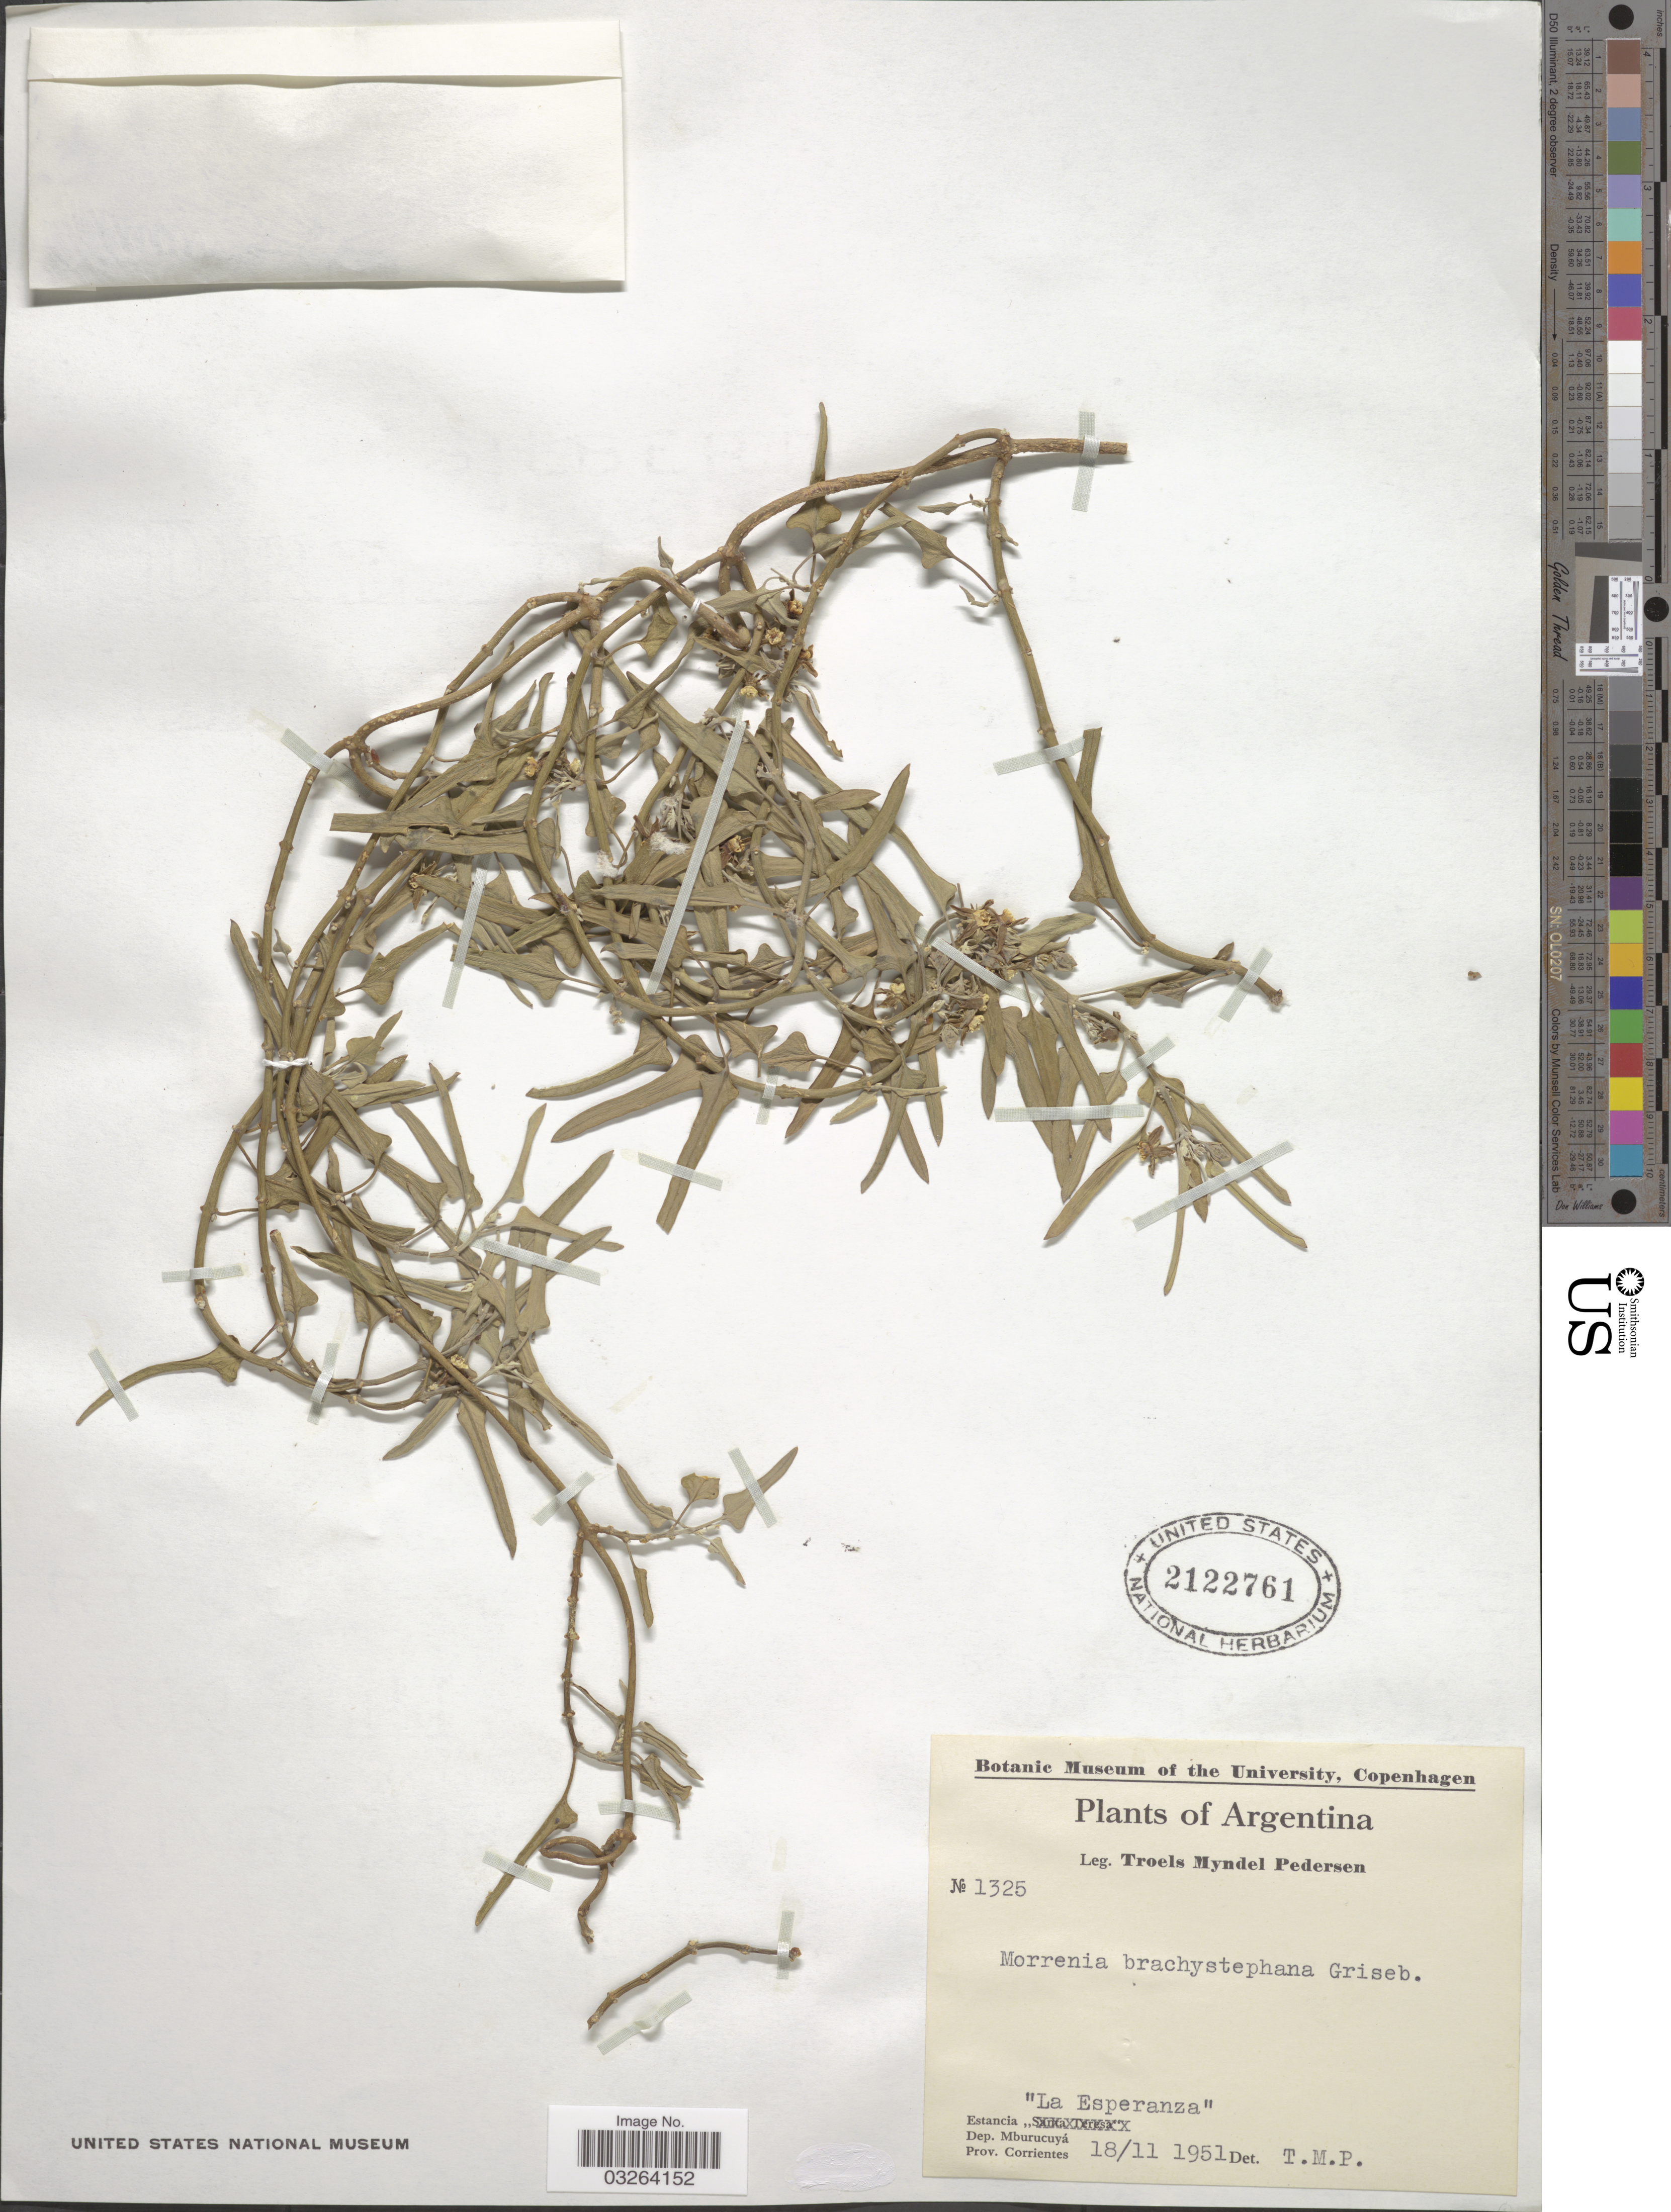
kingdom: Plantae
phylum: Tracheophyta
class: Magnoliopsida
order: Gentianales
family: Apocynaceae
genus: Morrenia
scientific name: Morrenia brachystephana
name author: Griseb.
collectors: T. Pederson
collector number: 1325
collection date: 1951-11-18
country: Argentina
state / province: Corrientes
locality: Estancia "La Esperanza". Dep. Mburucuyá. Prov. Corrientes.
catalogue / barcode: US 2122761